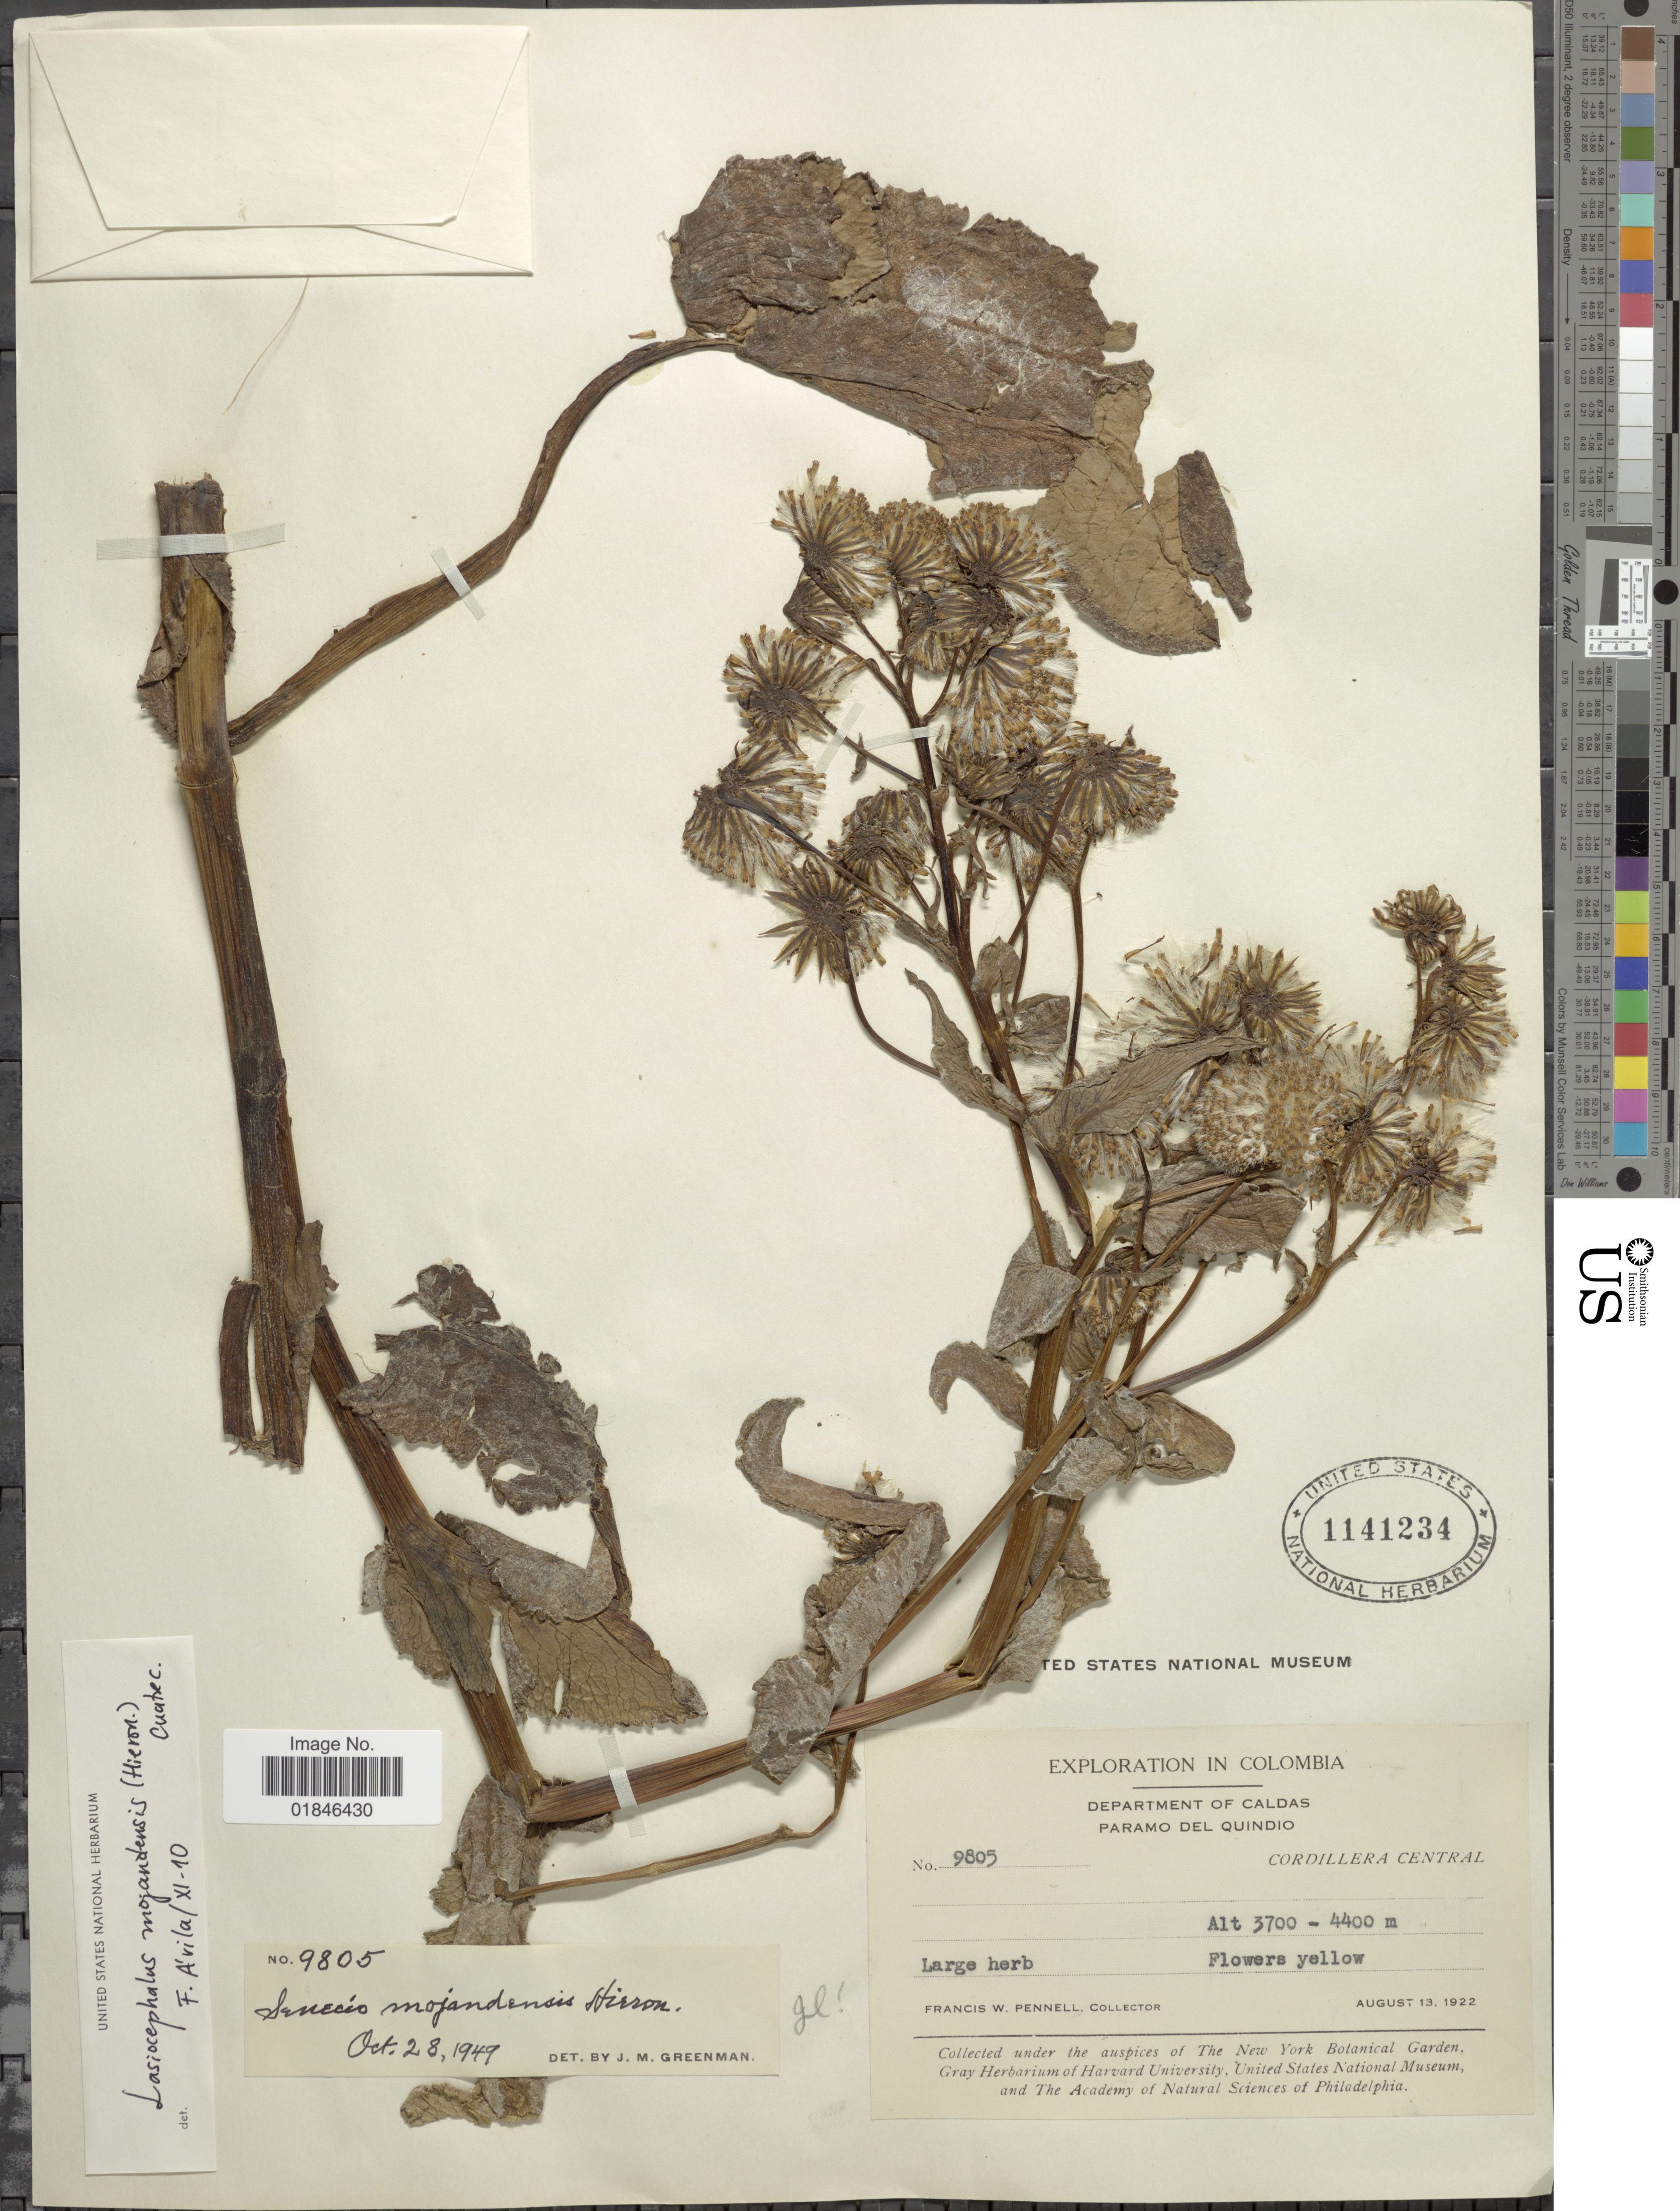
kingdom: Plantae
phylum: Tracheophyta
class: Magnoliopsida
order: Asterales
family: Asteraceae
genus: Senecio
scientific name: Senecio mojandensis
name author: Hieron.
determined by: Salomon, Luciana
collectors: F. W. Pennell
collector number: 9805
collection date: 1922-08-13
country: Colombia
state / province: Caldas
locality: Department of Caldas, Paramo del Quindio, Cordillera Central.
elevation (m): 3700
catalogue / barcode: US 1141234